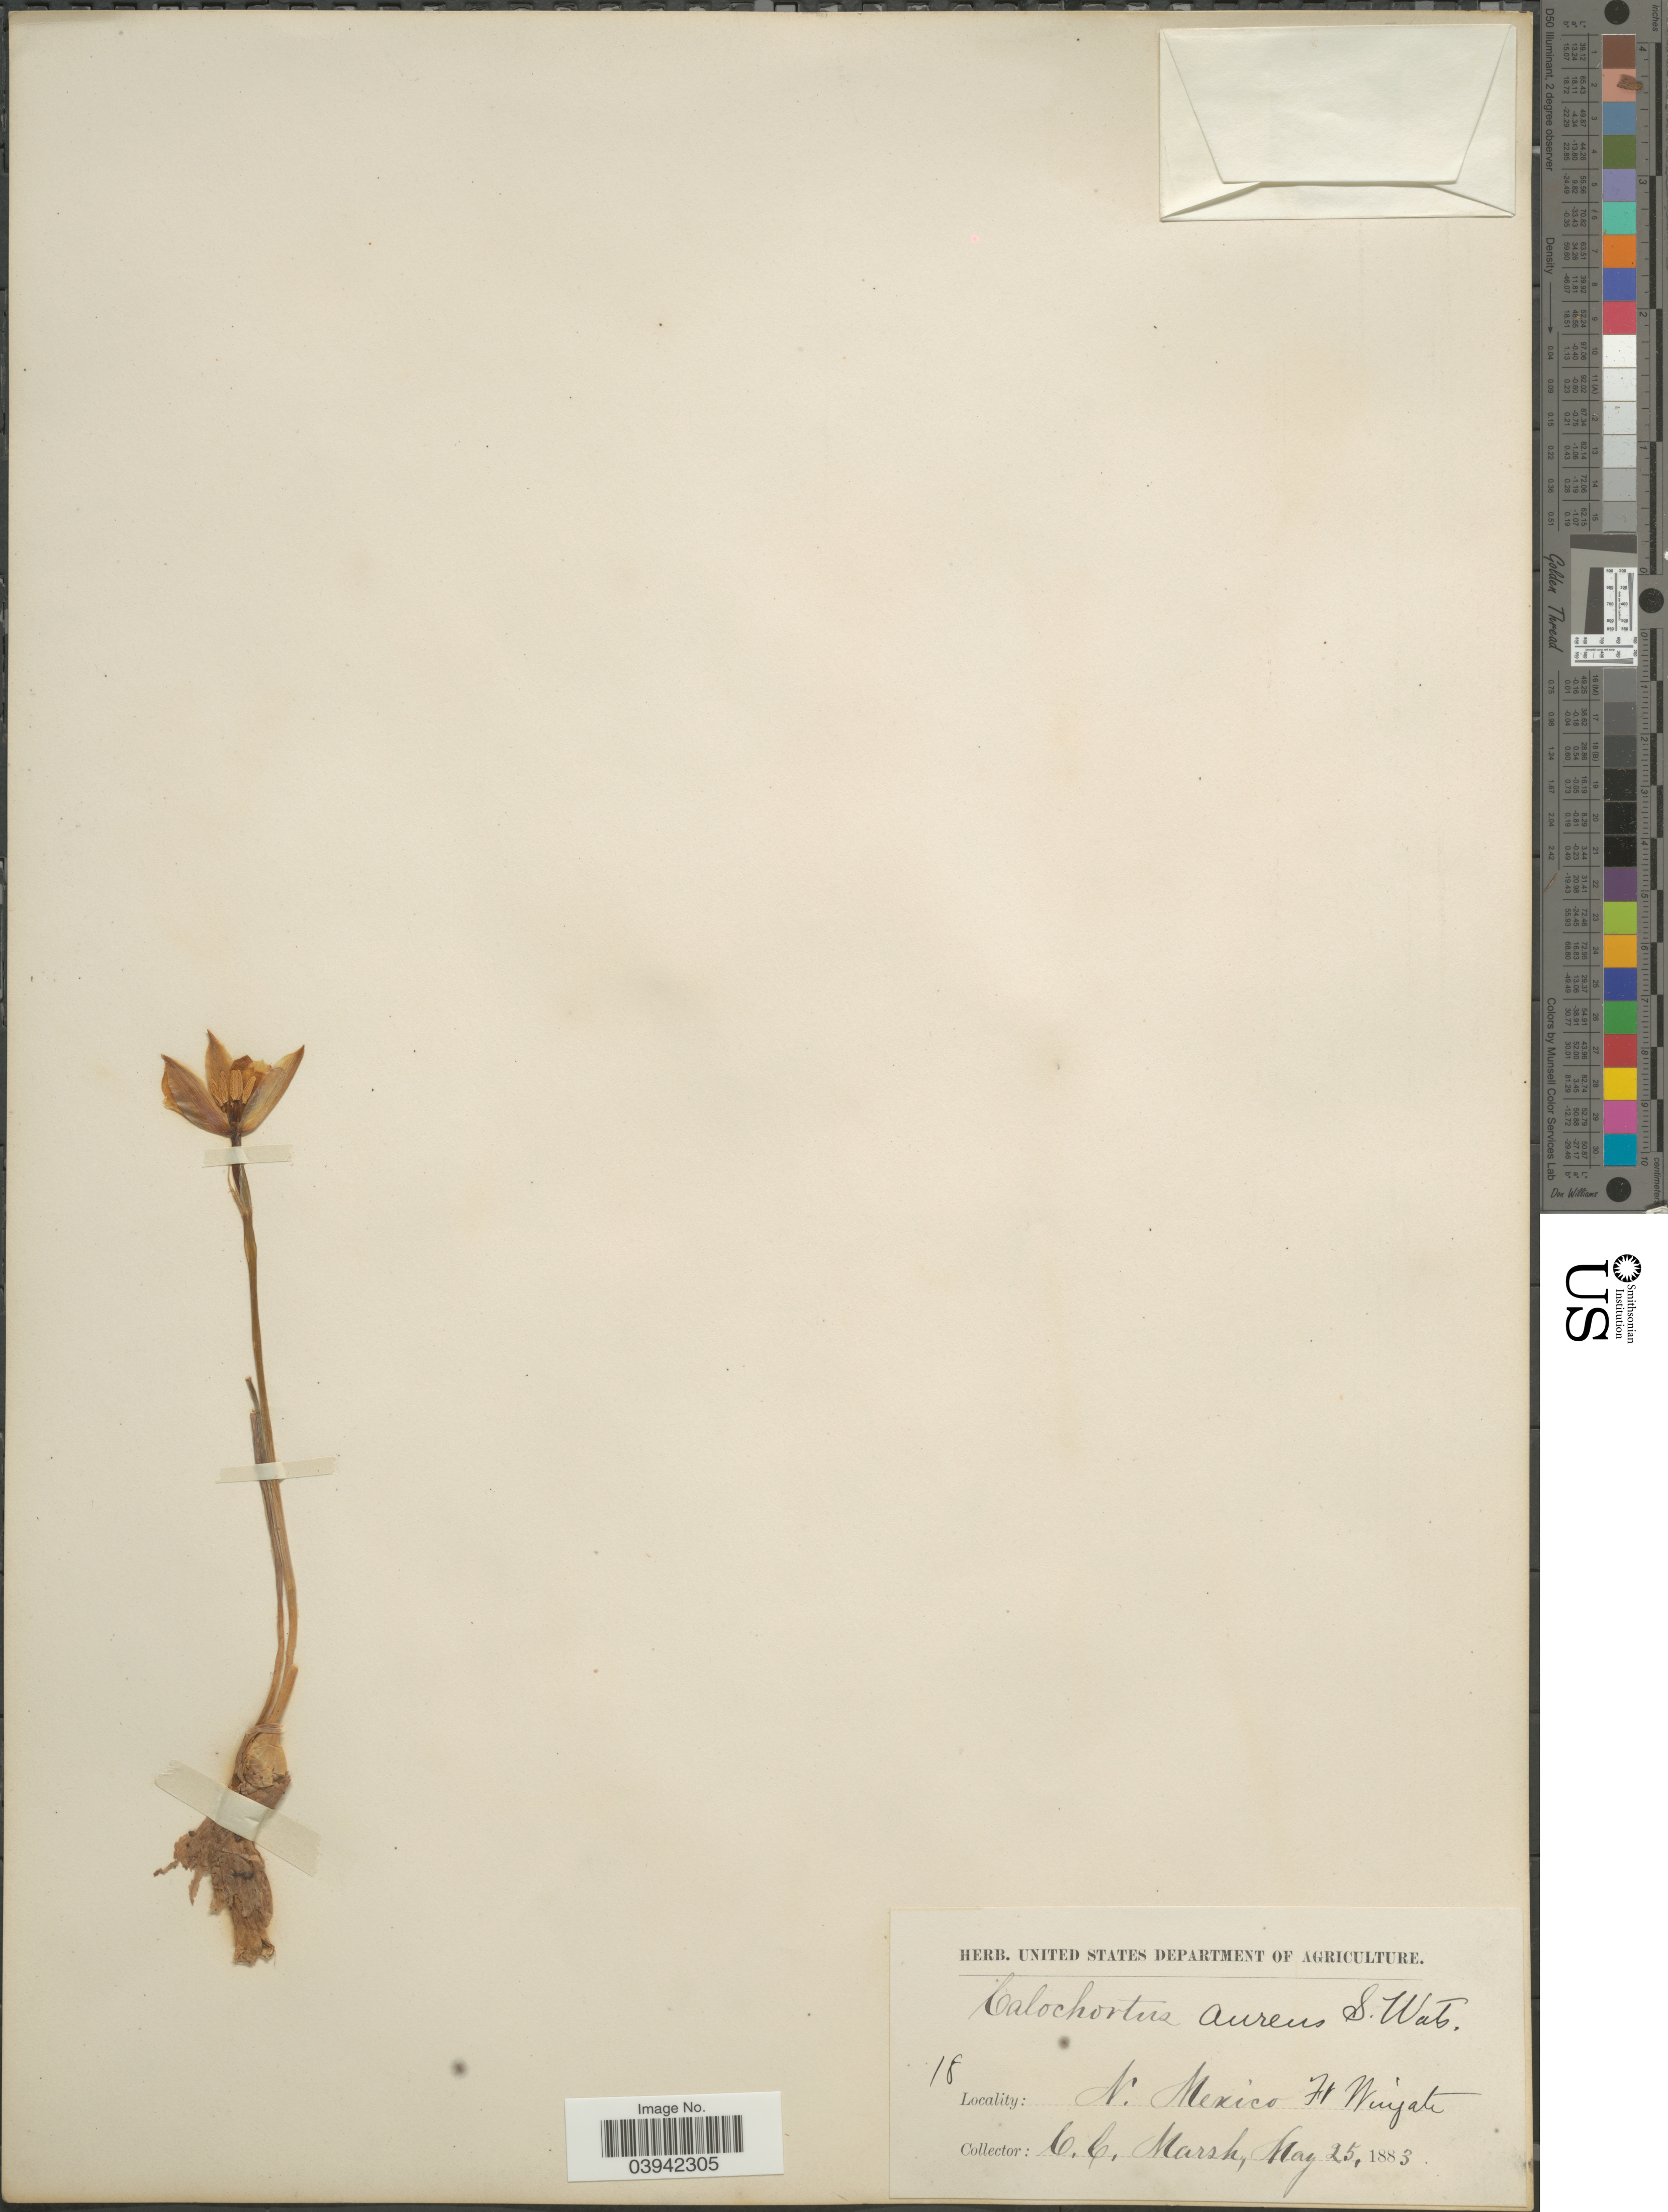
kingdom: Plantae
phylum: Tracheophyta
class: Liliopsida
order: Liliales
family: Liliaceae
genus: Calochortus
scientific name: Calochortus aureus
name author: S. Watson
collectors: C. C. Marsh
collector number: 18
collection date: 1883-05-25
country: United States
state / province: New Mexico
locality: Ft Wingate.